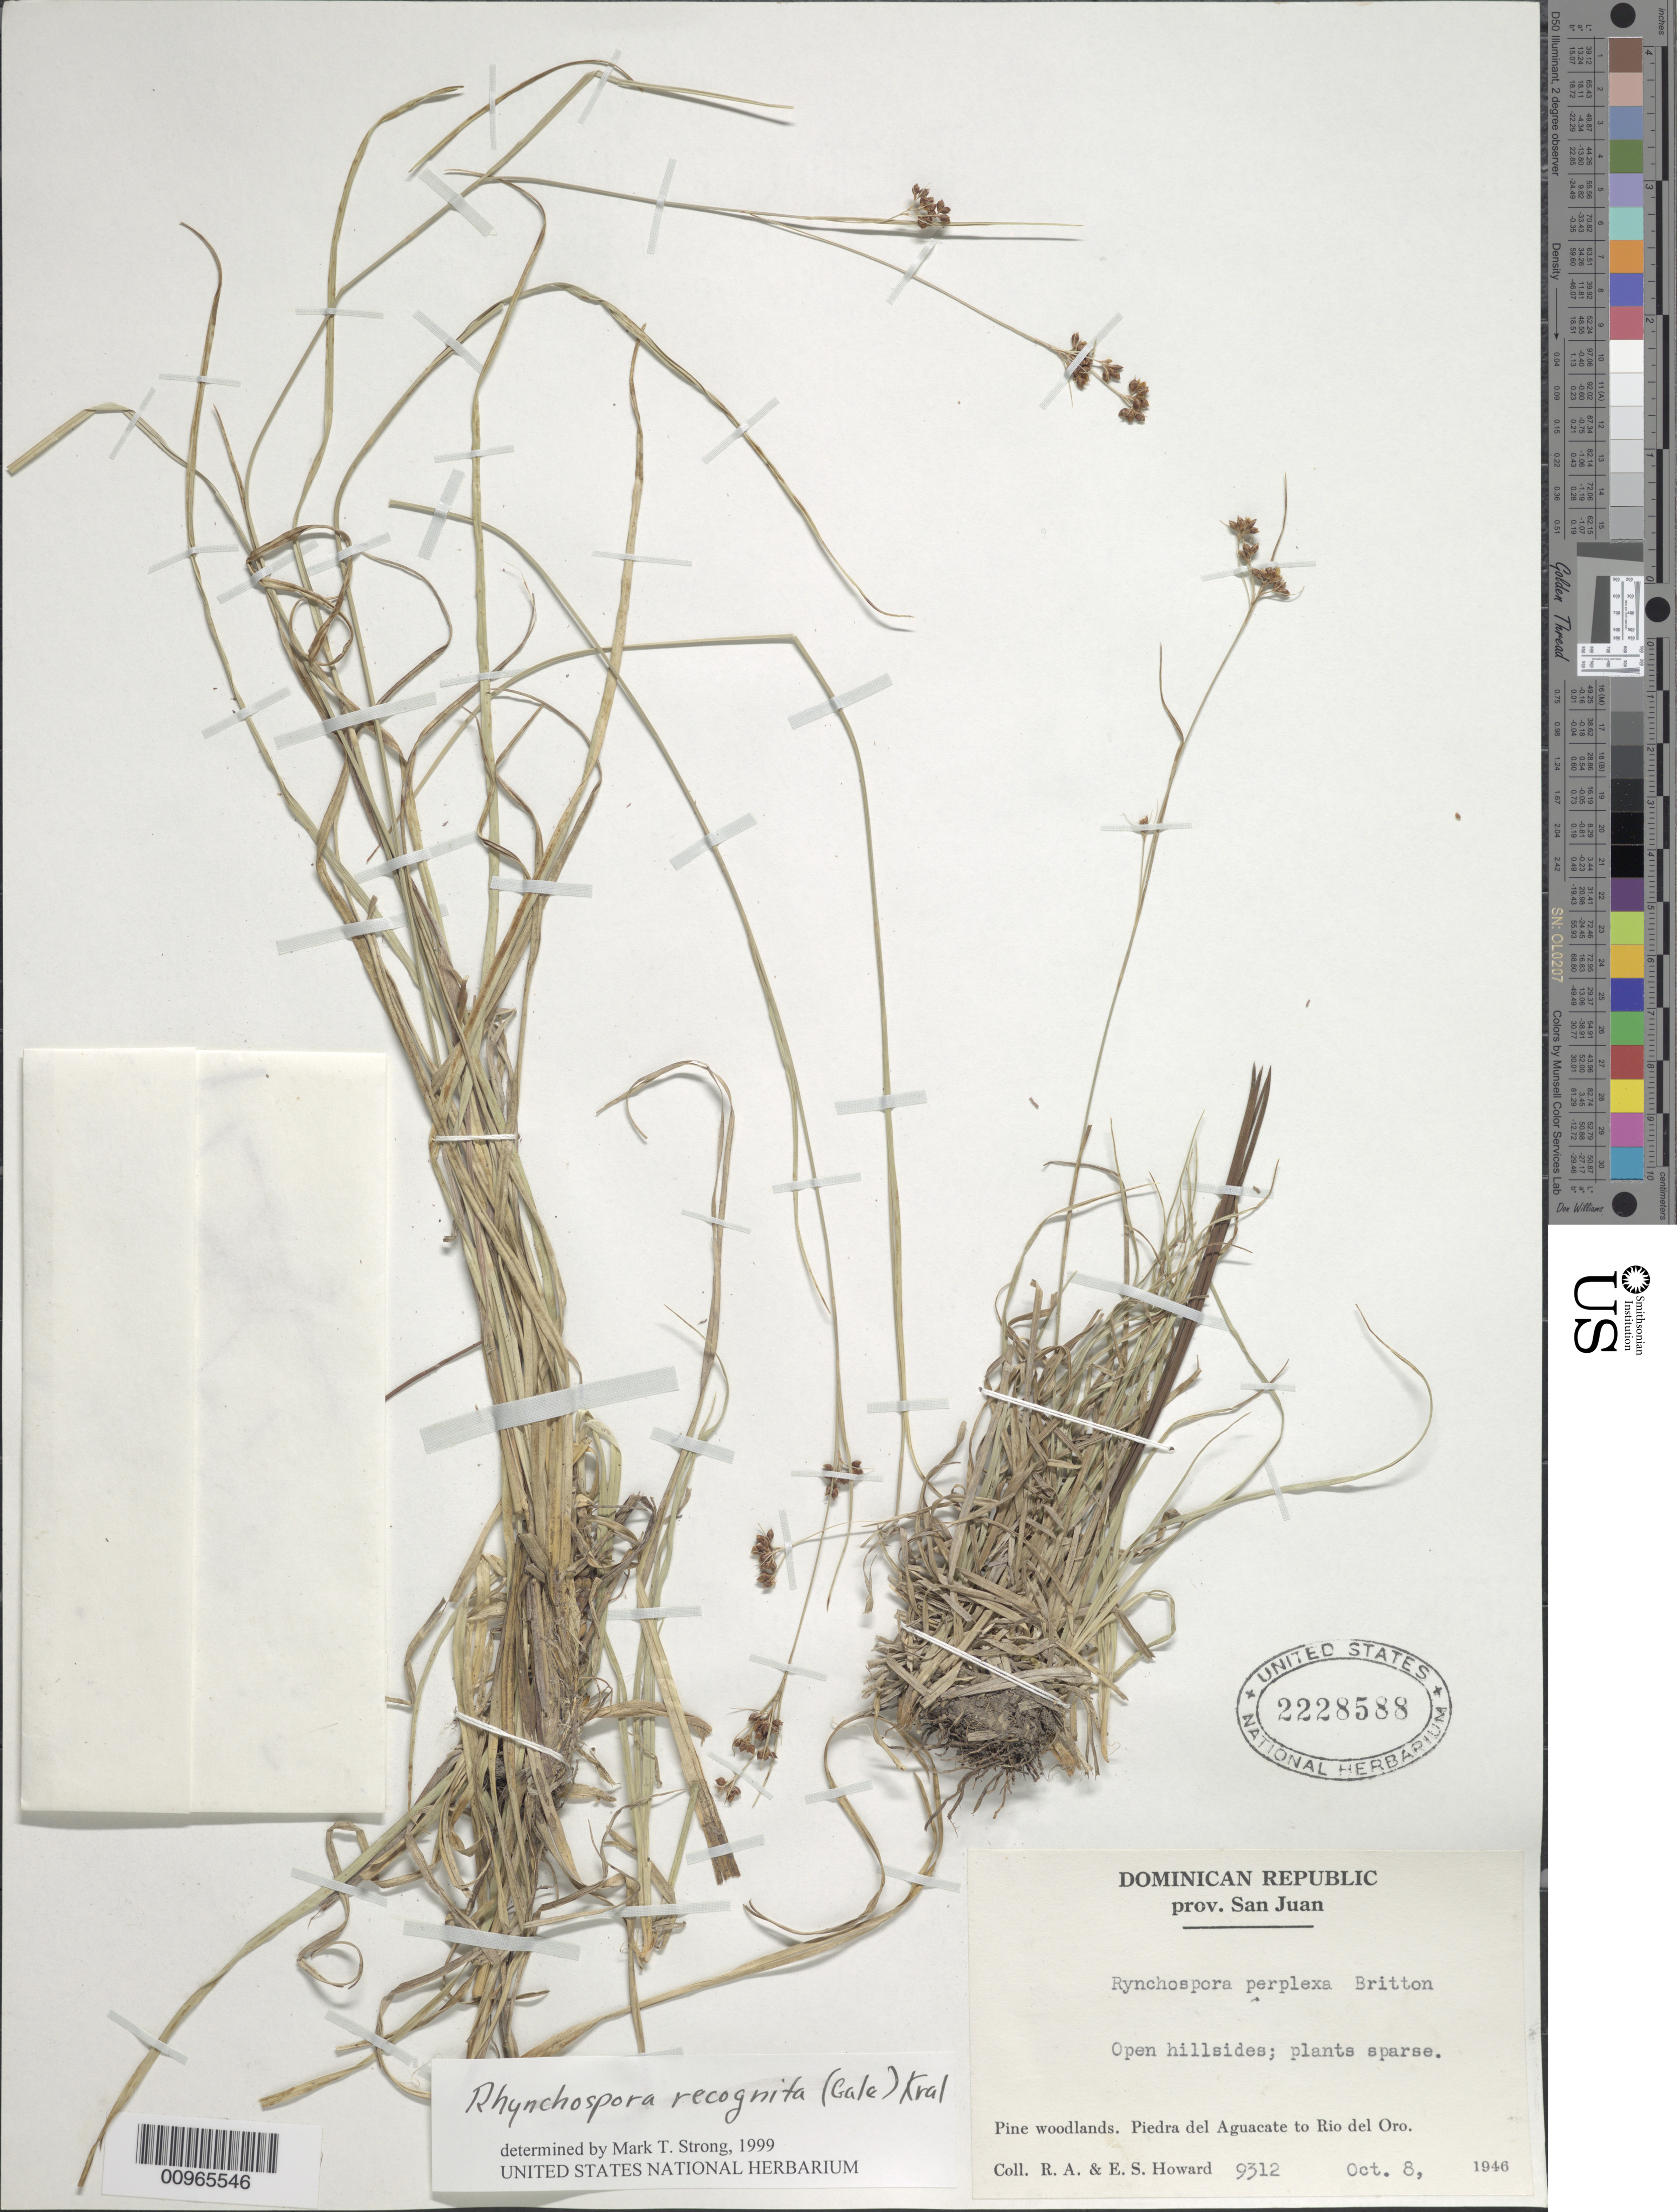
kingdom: Plantae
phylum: Tracheophyta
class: Liliopsida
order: Poales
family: Cyperaceae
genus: Rhynchospora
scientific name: Rhynchospora recognita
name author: (Gale) Kral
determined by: Strong, M. T., (US), Smithsonian Institution - National Museum of Natural History (UNITED STATES)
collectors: R. A. Howard & E. S. Howard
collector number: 9312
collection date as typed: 08 Oct 1946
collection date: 1946-10-08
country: Dominican Republic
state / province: San Juan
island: Hispaniola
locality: Hillsides in pine woodlands, Piedra del Aguacate to Rio del Oro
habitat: Open Hillsides in pine woodlands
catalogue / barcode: US 2228588